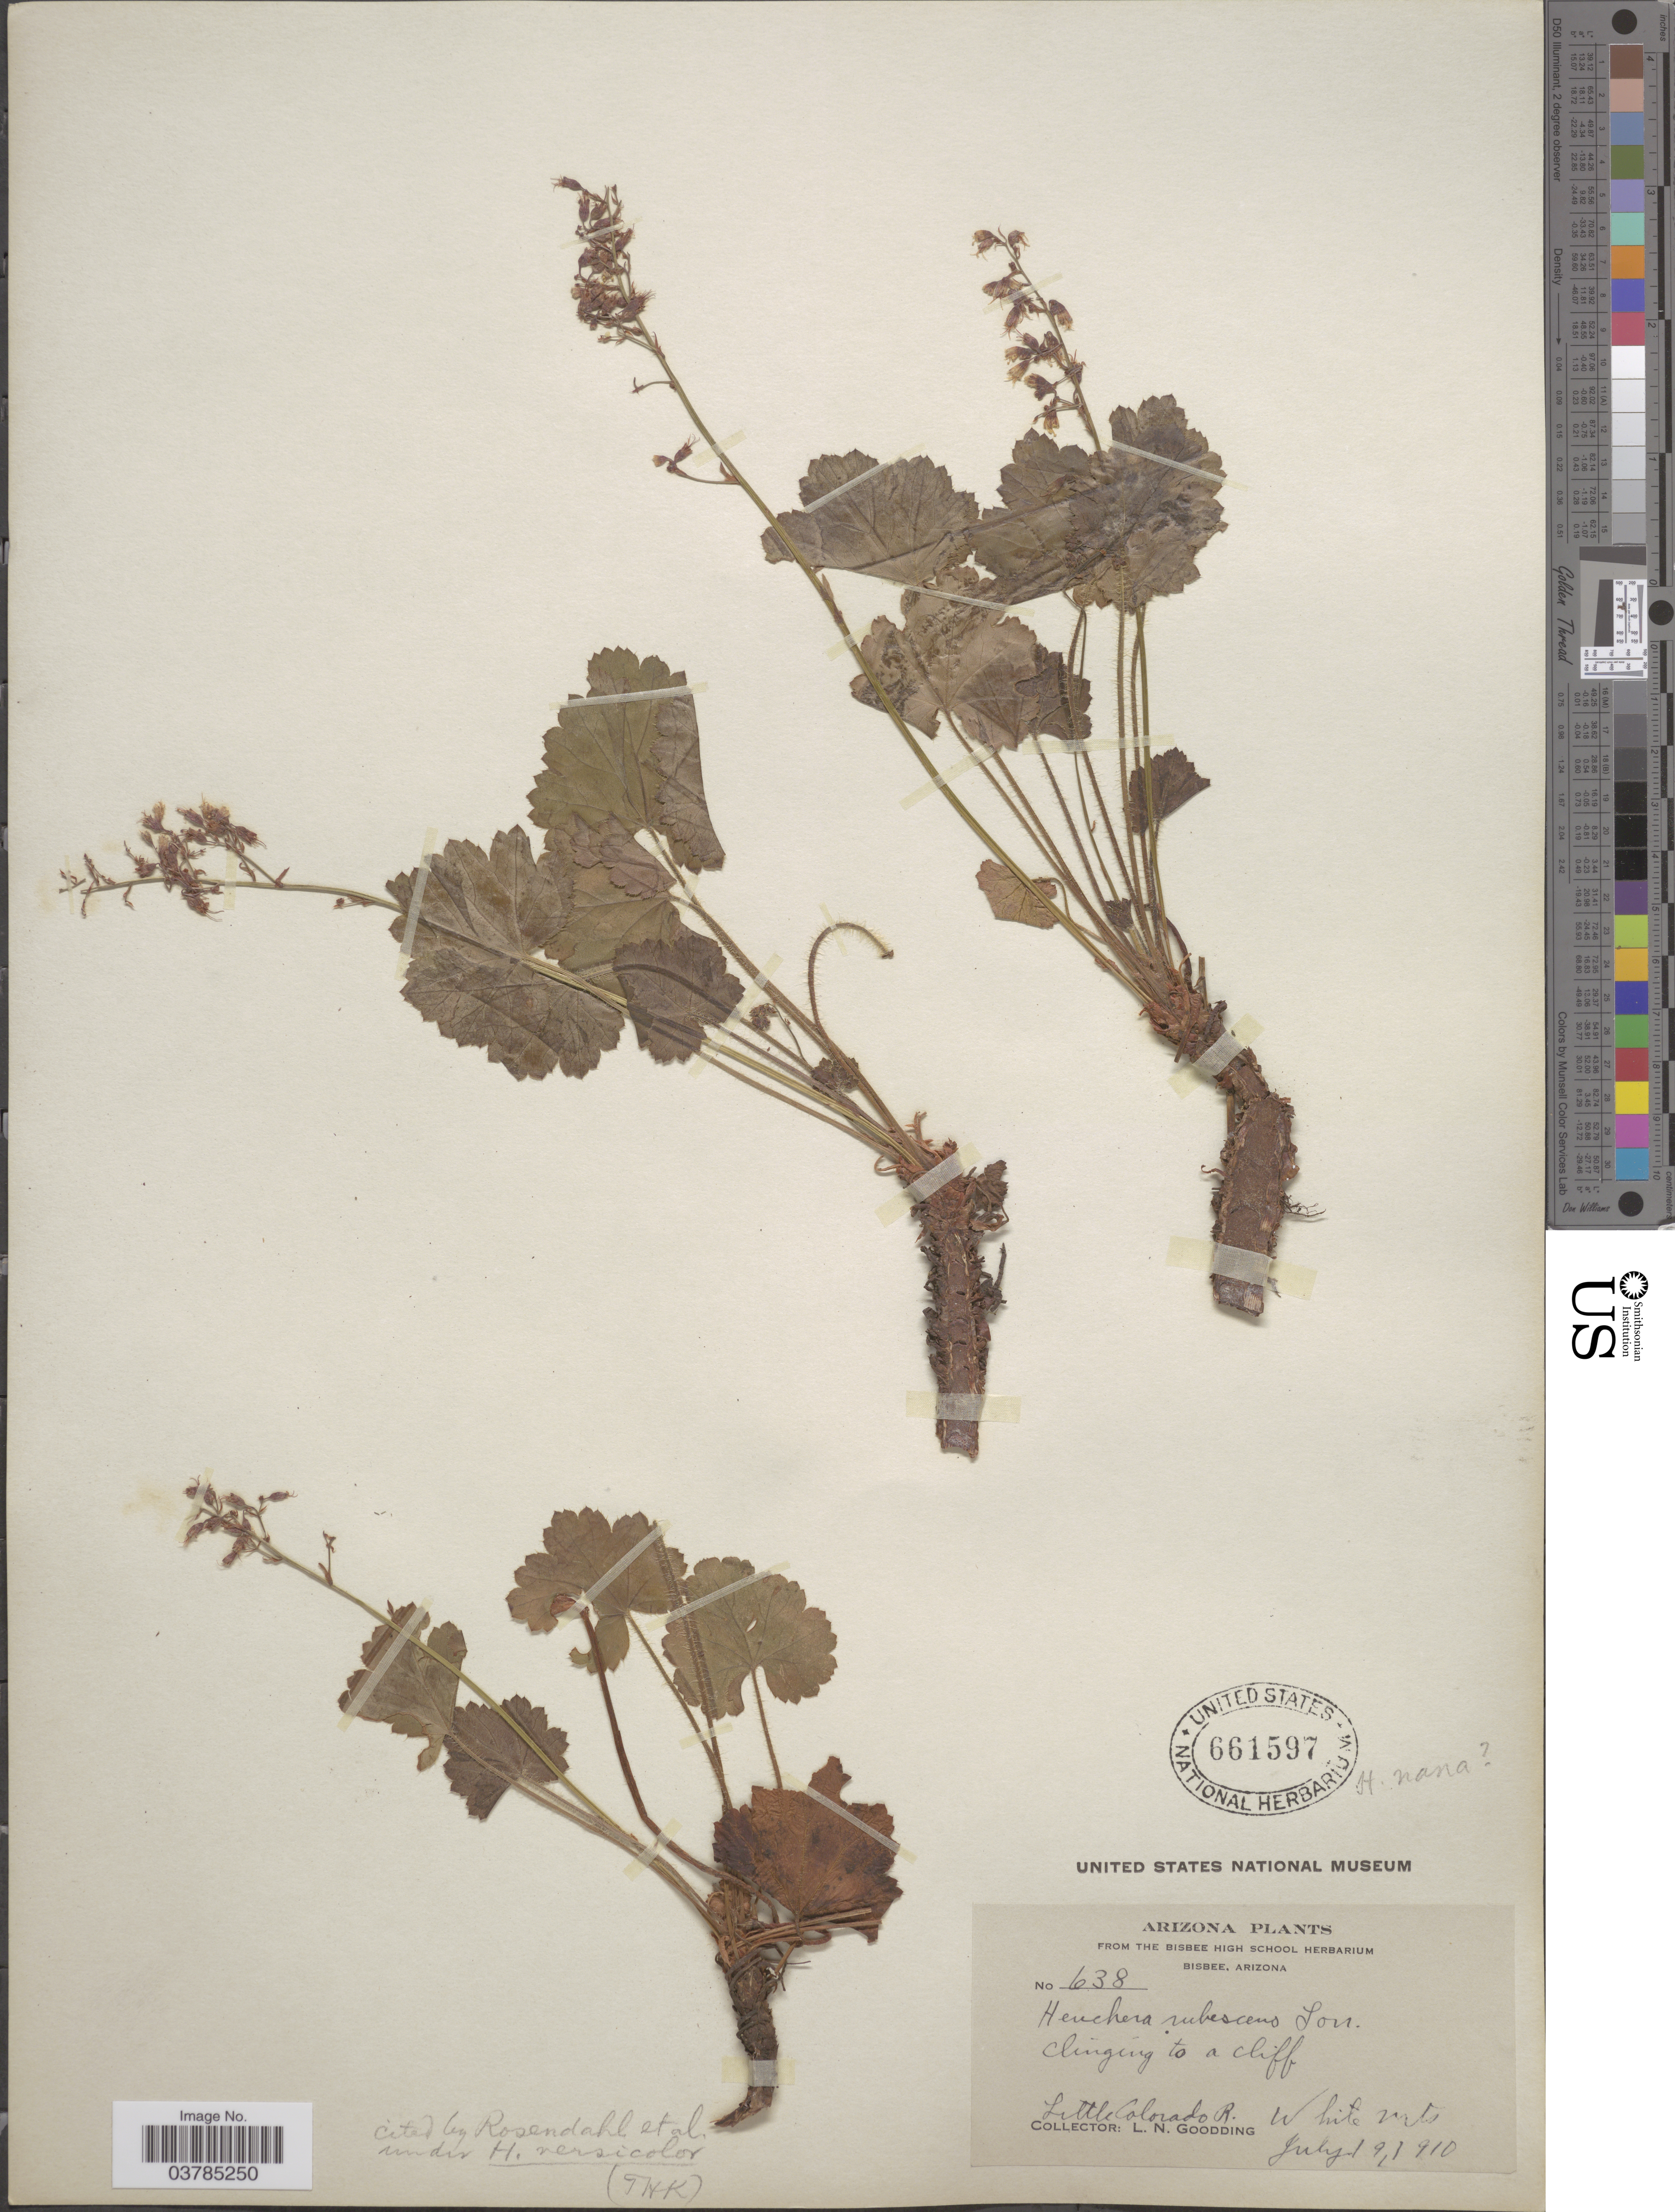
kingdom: Plantae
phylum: Tracheophyta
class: Magnoliopsida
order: Saxifragales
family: Saxifragaceae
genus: Heuchera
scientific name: Heuchera versicolor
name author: Greene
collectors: L. N. Goodding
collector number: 638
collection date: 1910-07-19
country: United States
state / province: Arizona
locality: Little Colorado R. White Mts.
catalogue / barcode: US 661597